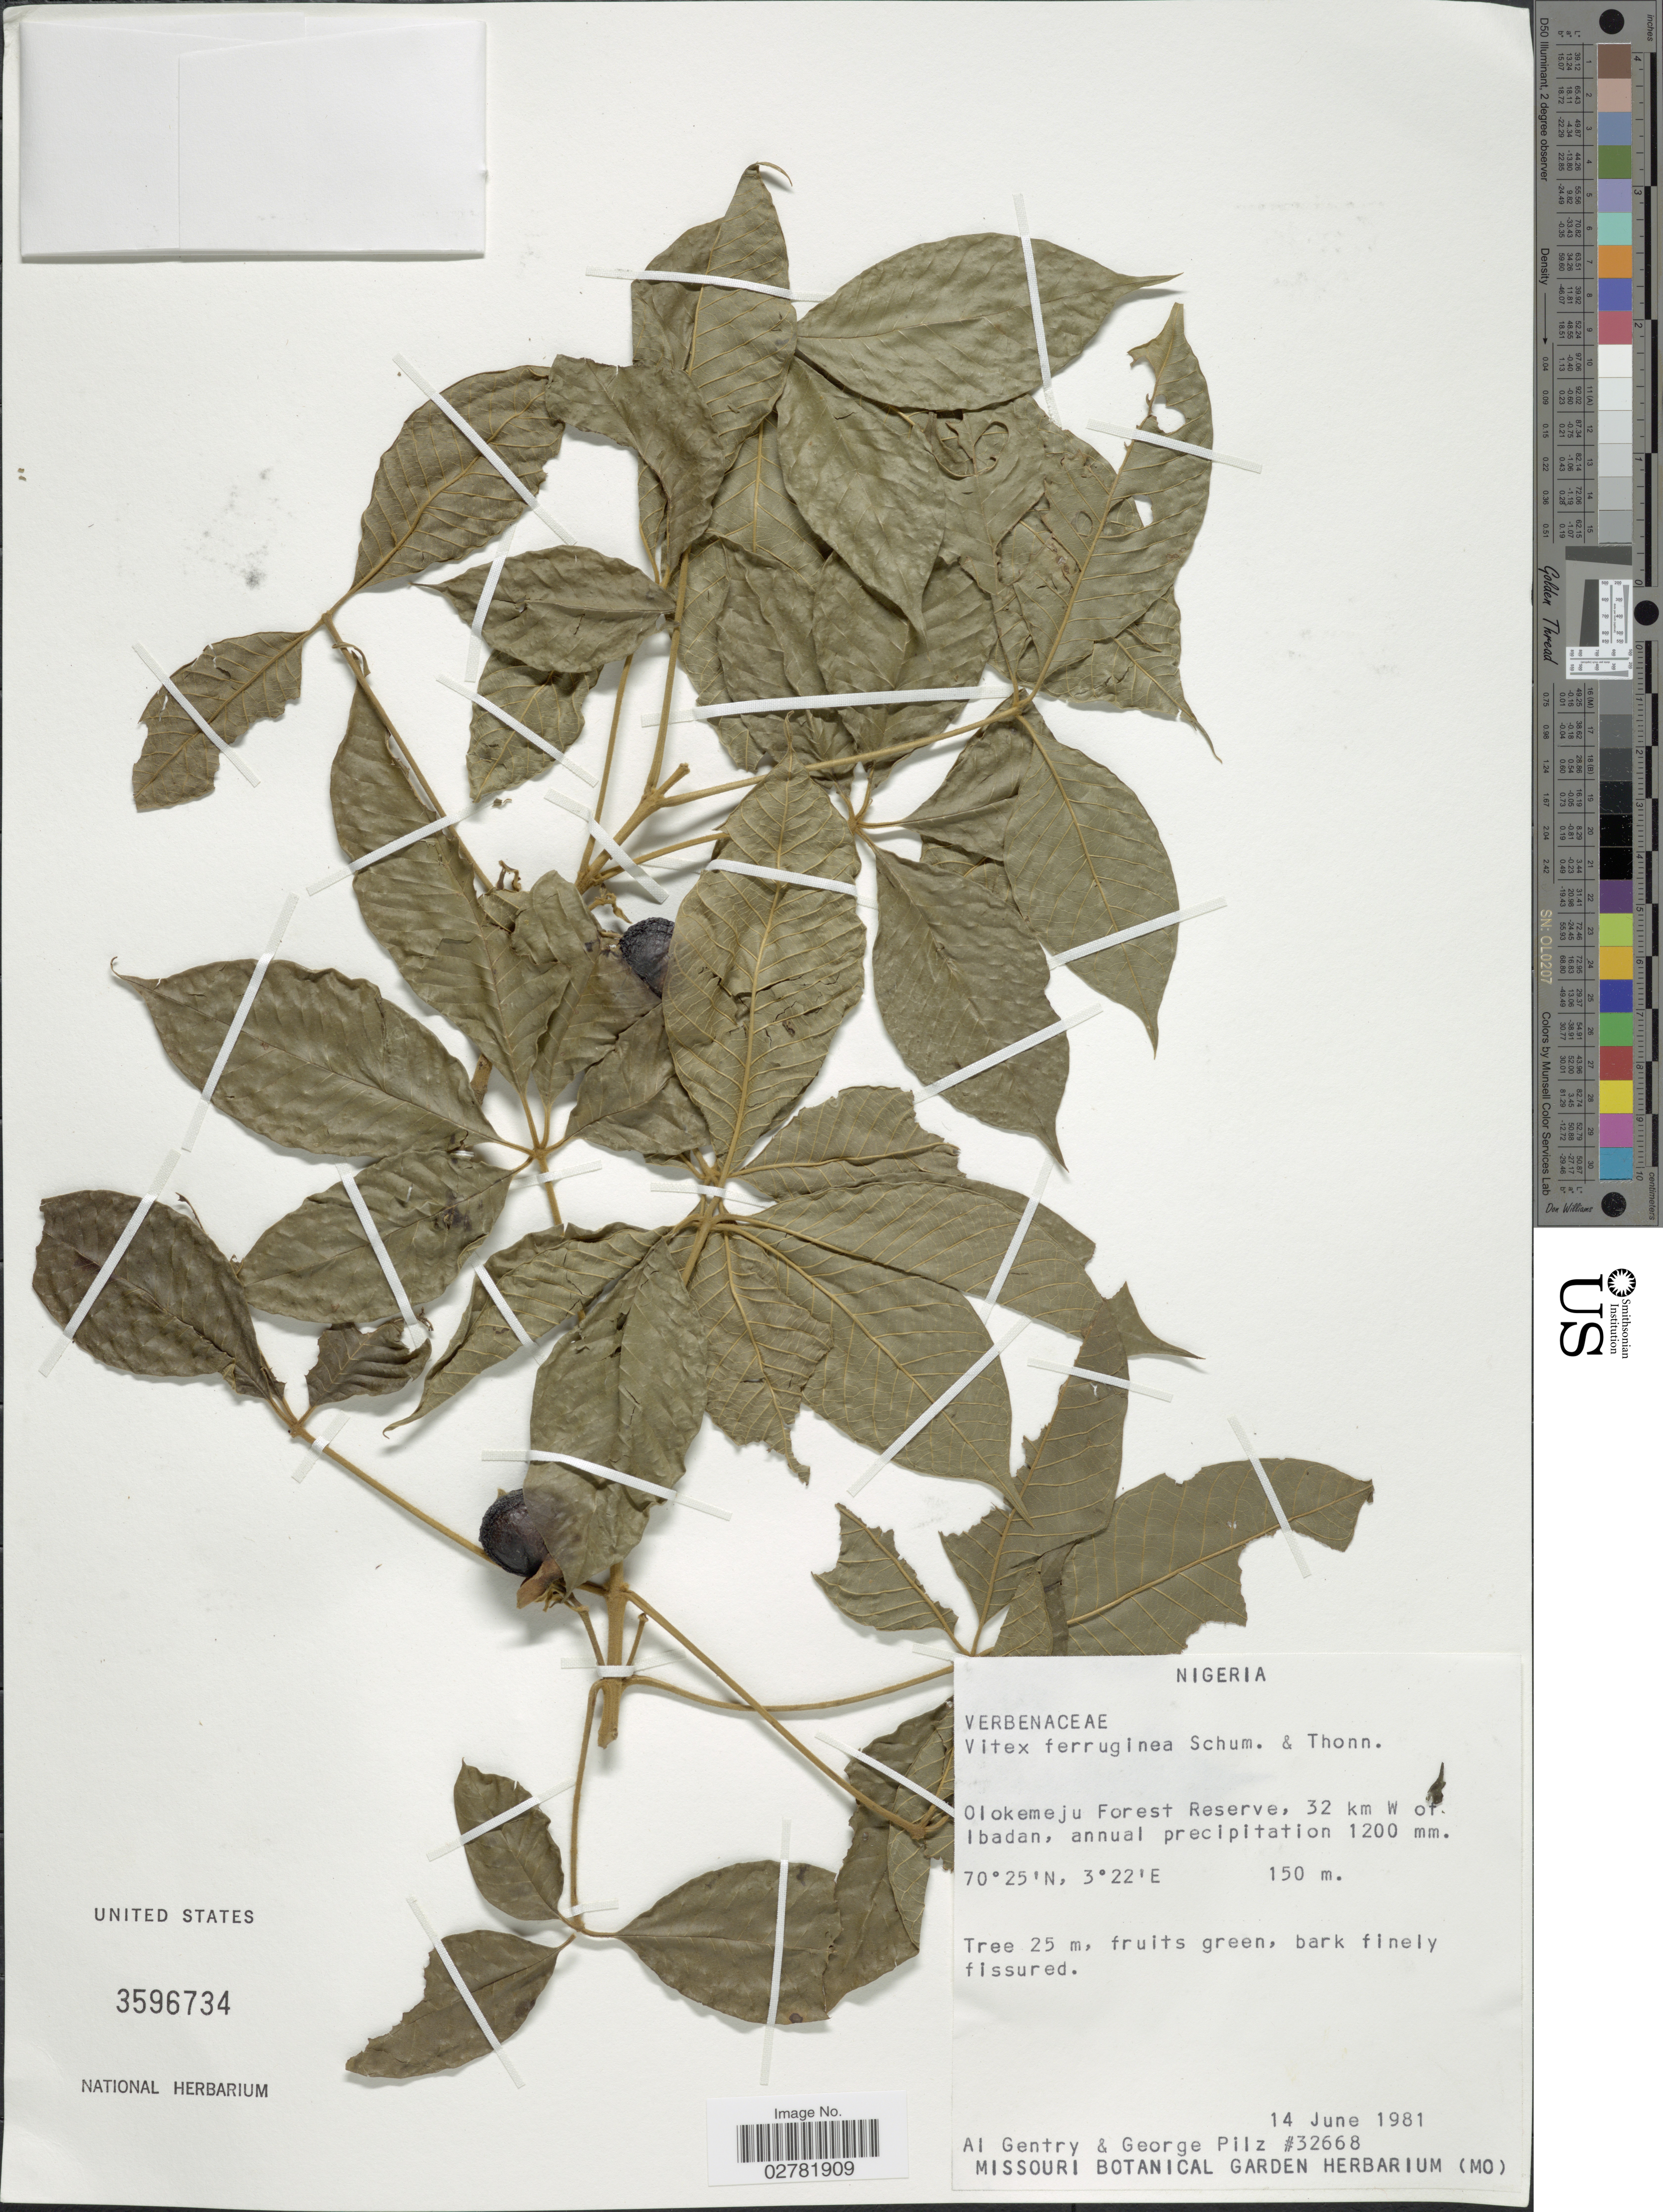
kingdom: Plantae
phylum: Tracheophyta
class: Magnoliopsida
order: Lamiales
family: Lamiaceae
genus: Vitex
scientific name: Vitex ferruginea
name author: Schumach. & Thonn.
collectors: A. H. Gentry & G. E. Pilz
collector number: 32668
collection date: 1981-06-14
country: Nigeria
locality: Olokemeju Forest Reserve, 32 km W of Ibadan, annual precipitation.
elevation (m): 150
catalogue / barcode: US 3596734